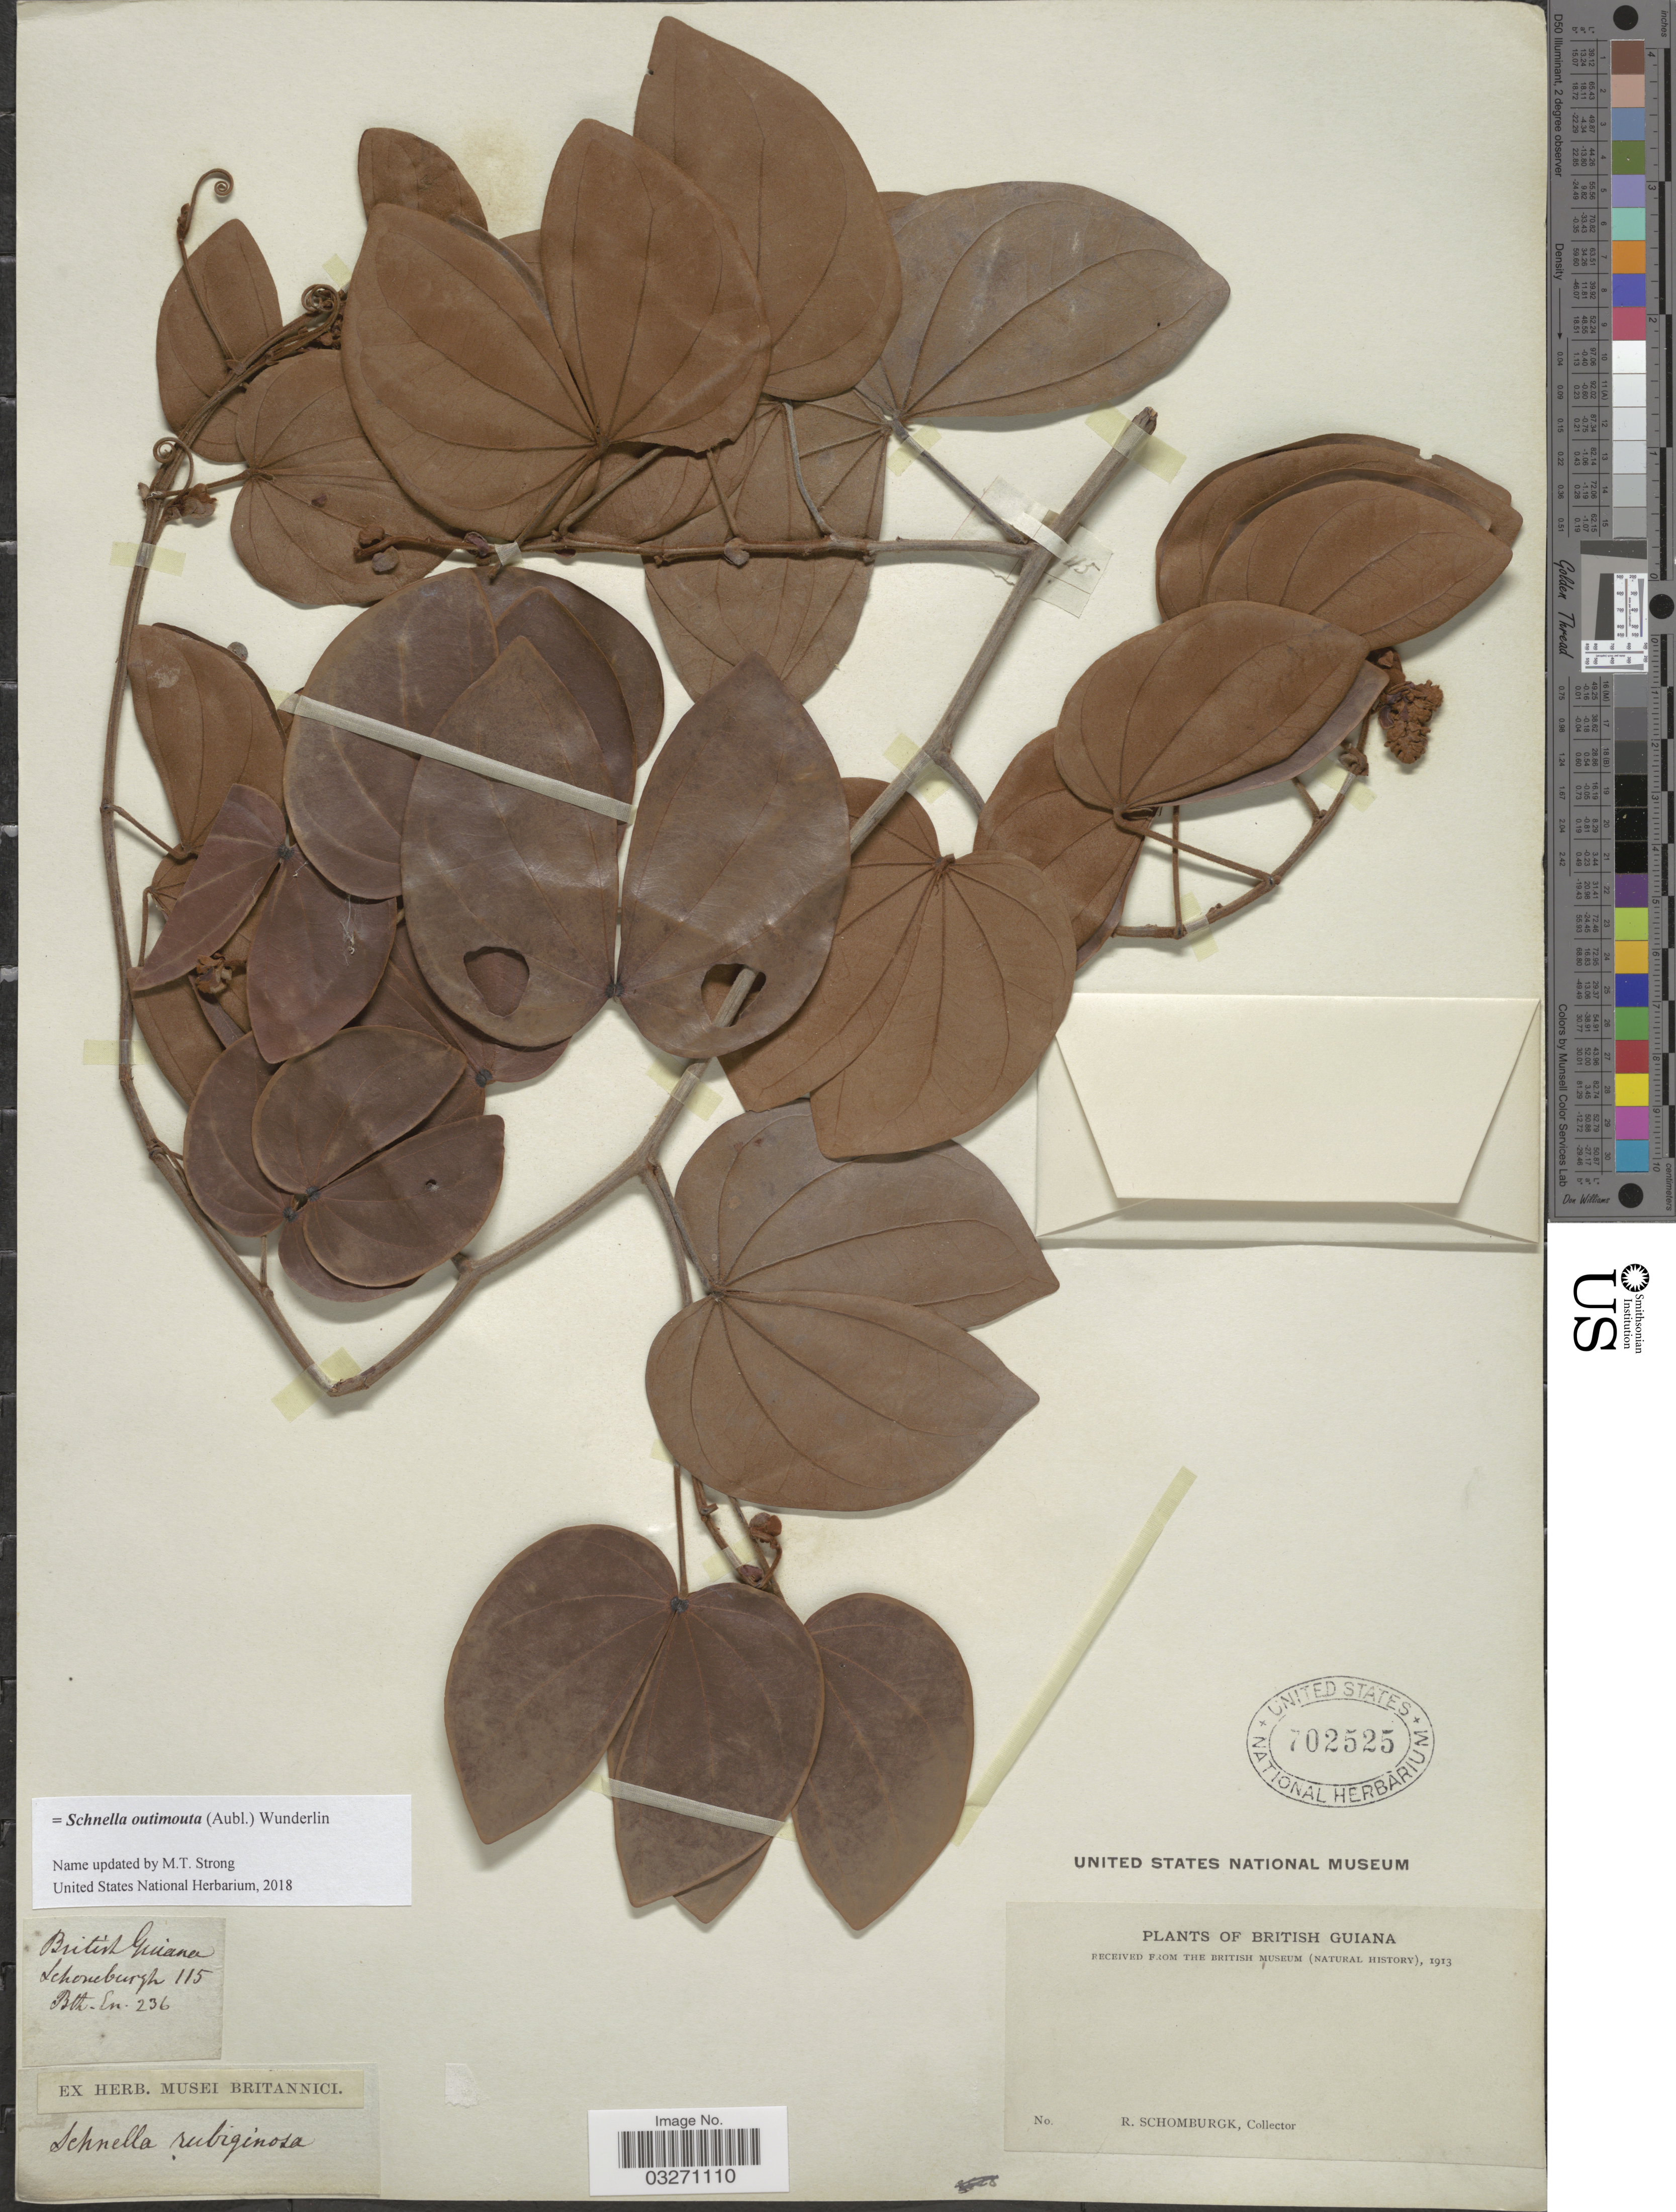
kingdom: Plantae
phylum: Tracheophyta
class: Magnoliopsida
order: Fabales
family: Fabaceae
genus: Schnella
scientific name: Schnella outimouta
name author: (Aubl.) Wunderlin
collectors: R. H. Schomburgk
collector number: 115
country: Guyana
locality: British Guiana.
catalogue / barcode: US 702525